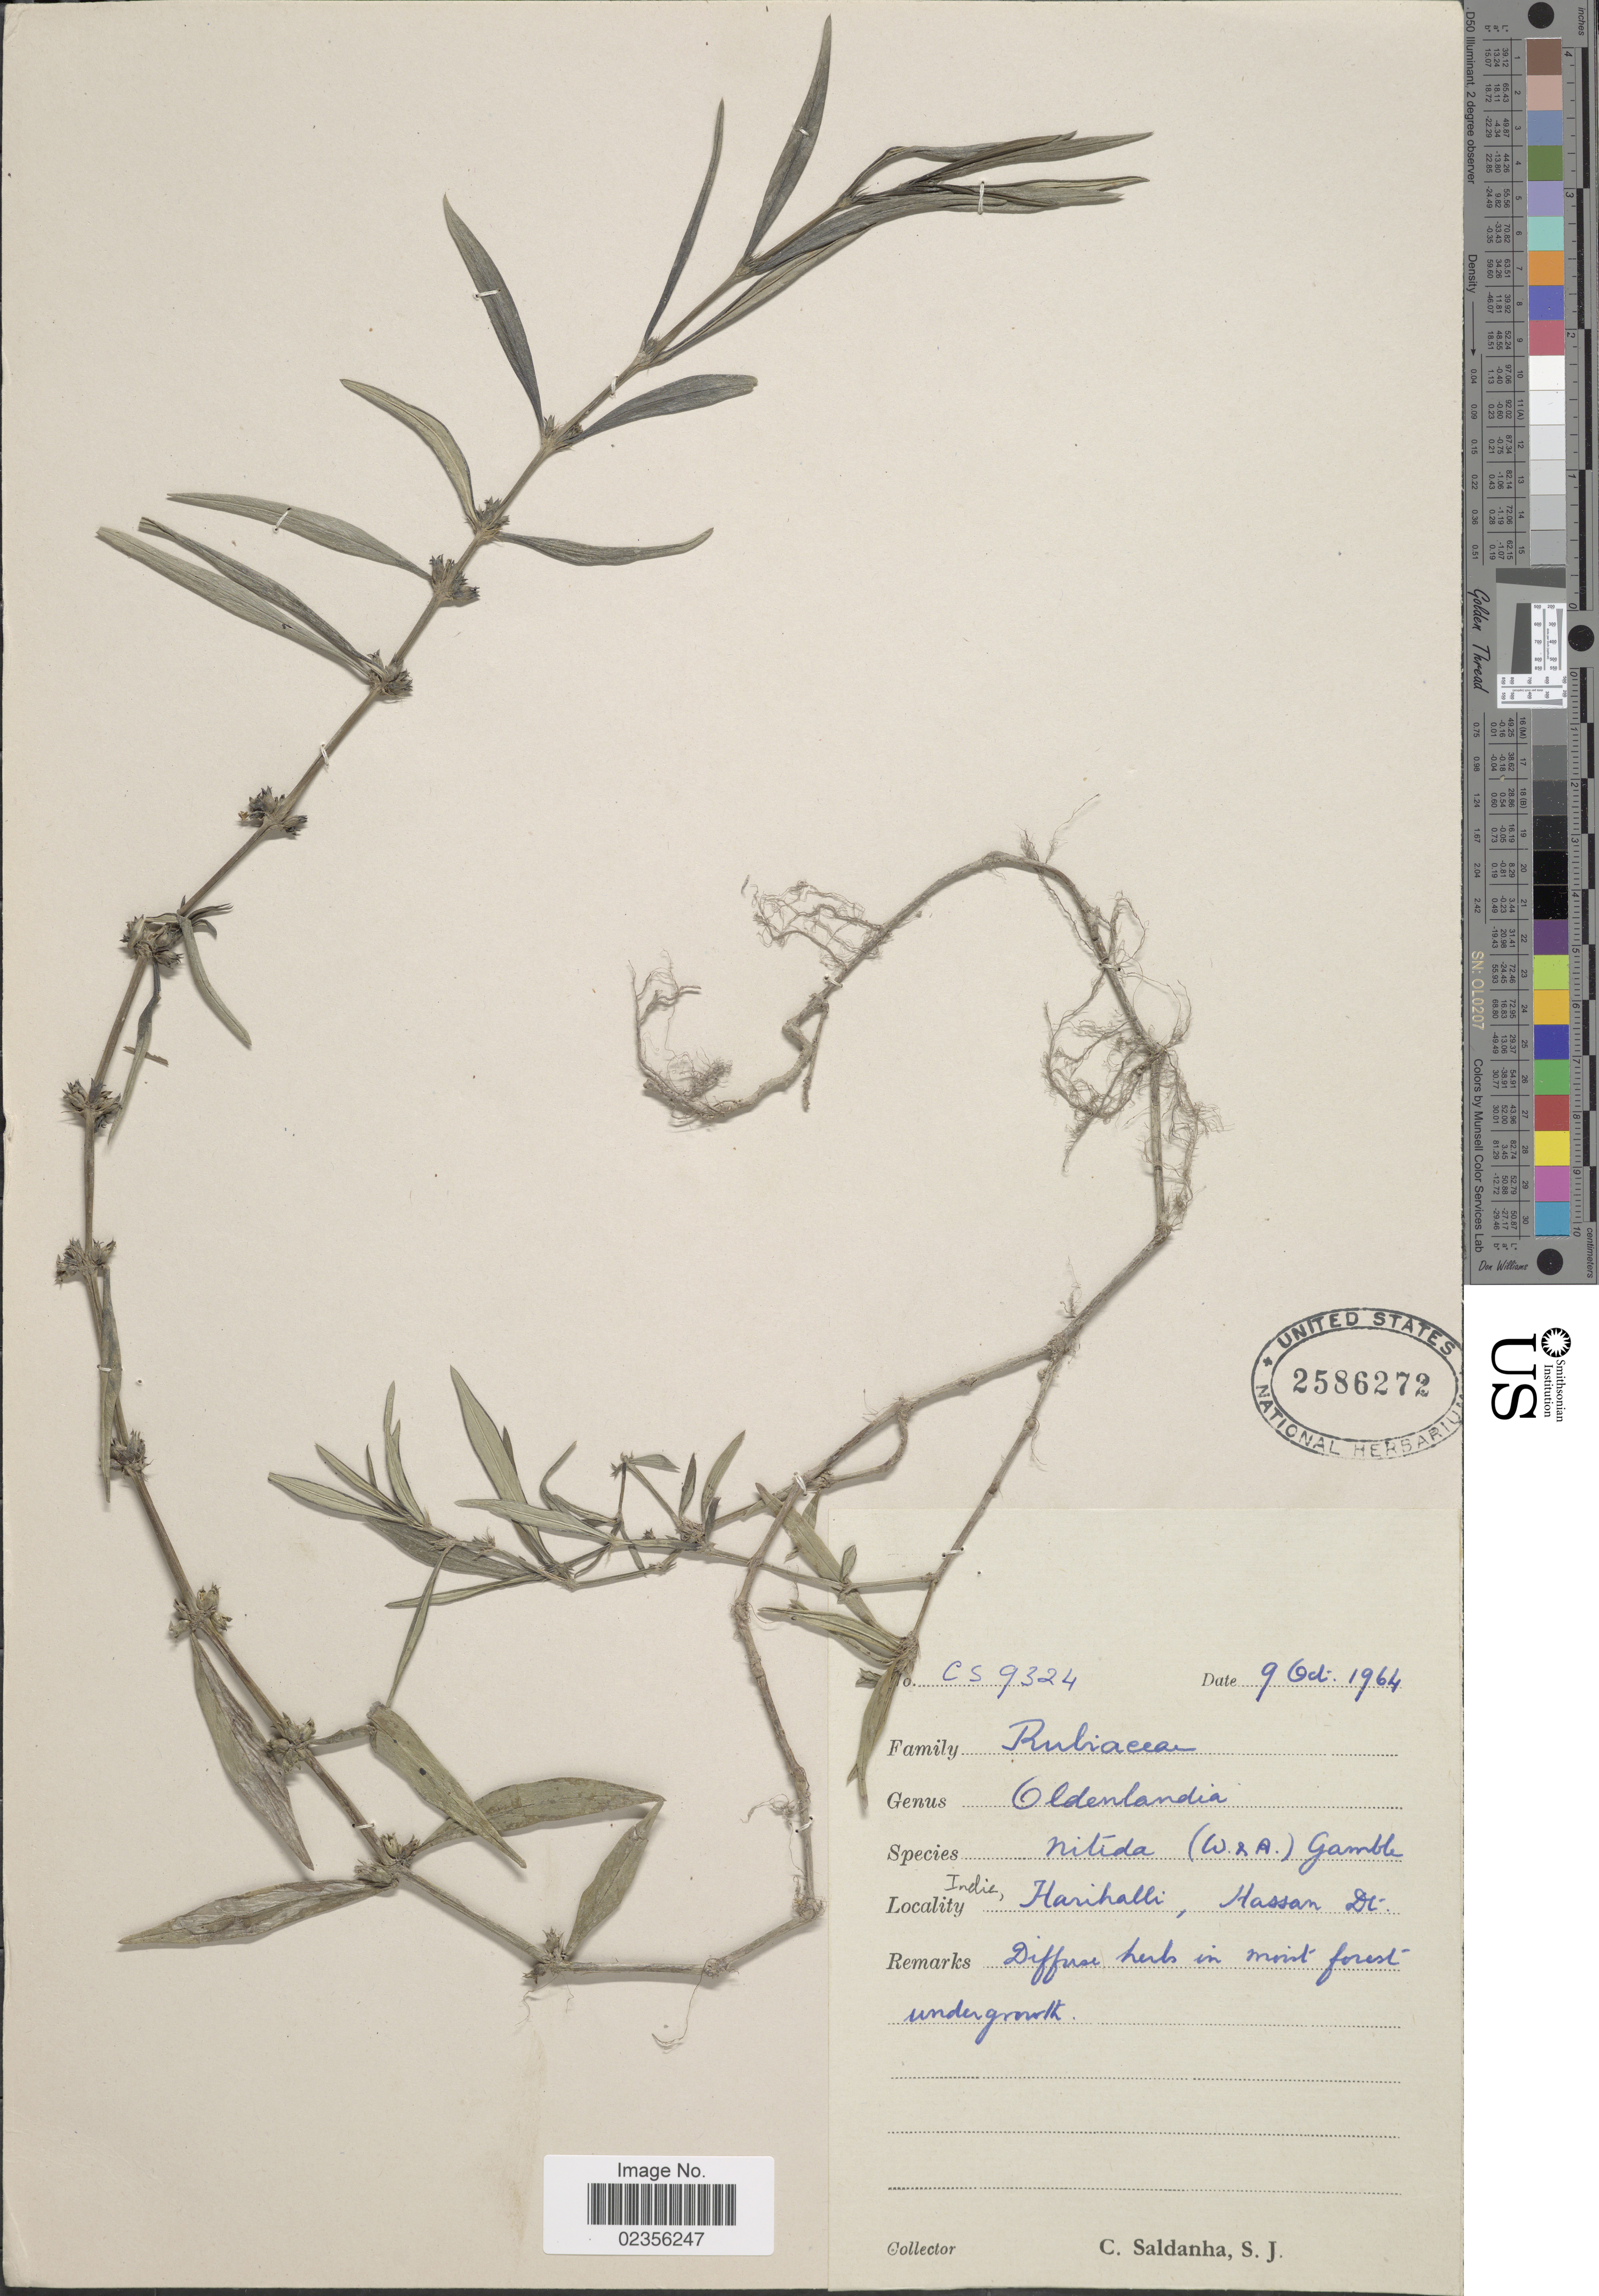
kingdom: Plantae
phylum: Tracheophyta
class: Magnoliopsida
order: Gentianales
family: Rubiaceae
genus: Hedyotis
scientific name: Hedyotis neesiana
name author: Arn.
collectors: C. Saldanha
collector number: CS 9324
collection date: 1964-10-09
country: India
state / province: Karnataka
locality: Harihalli, Hassan Dt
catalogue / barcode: US 2586272